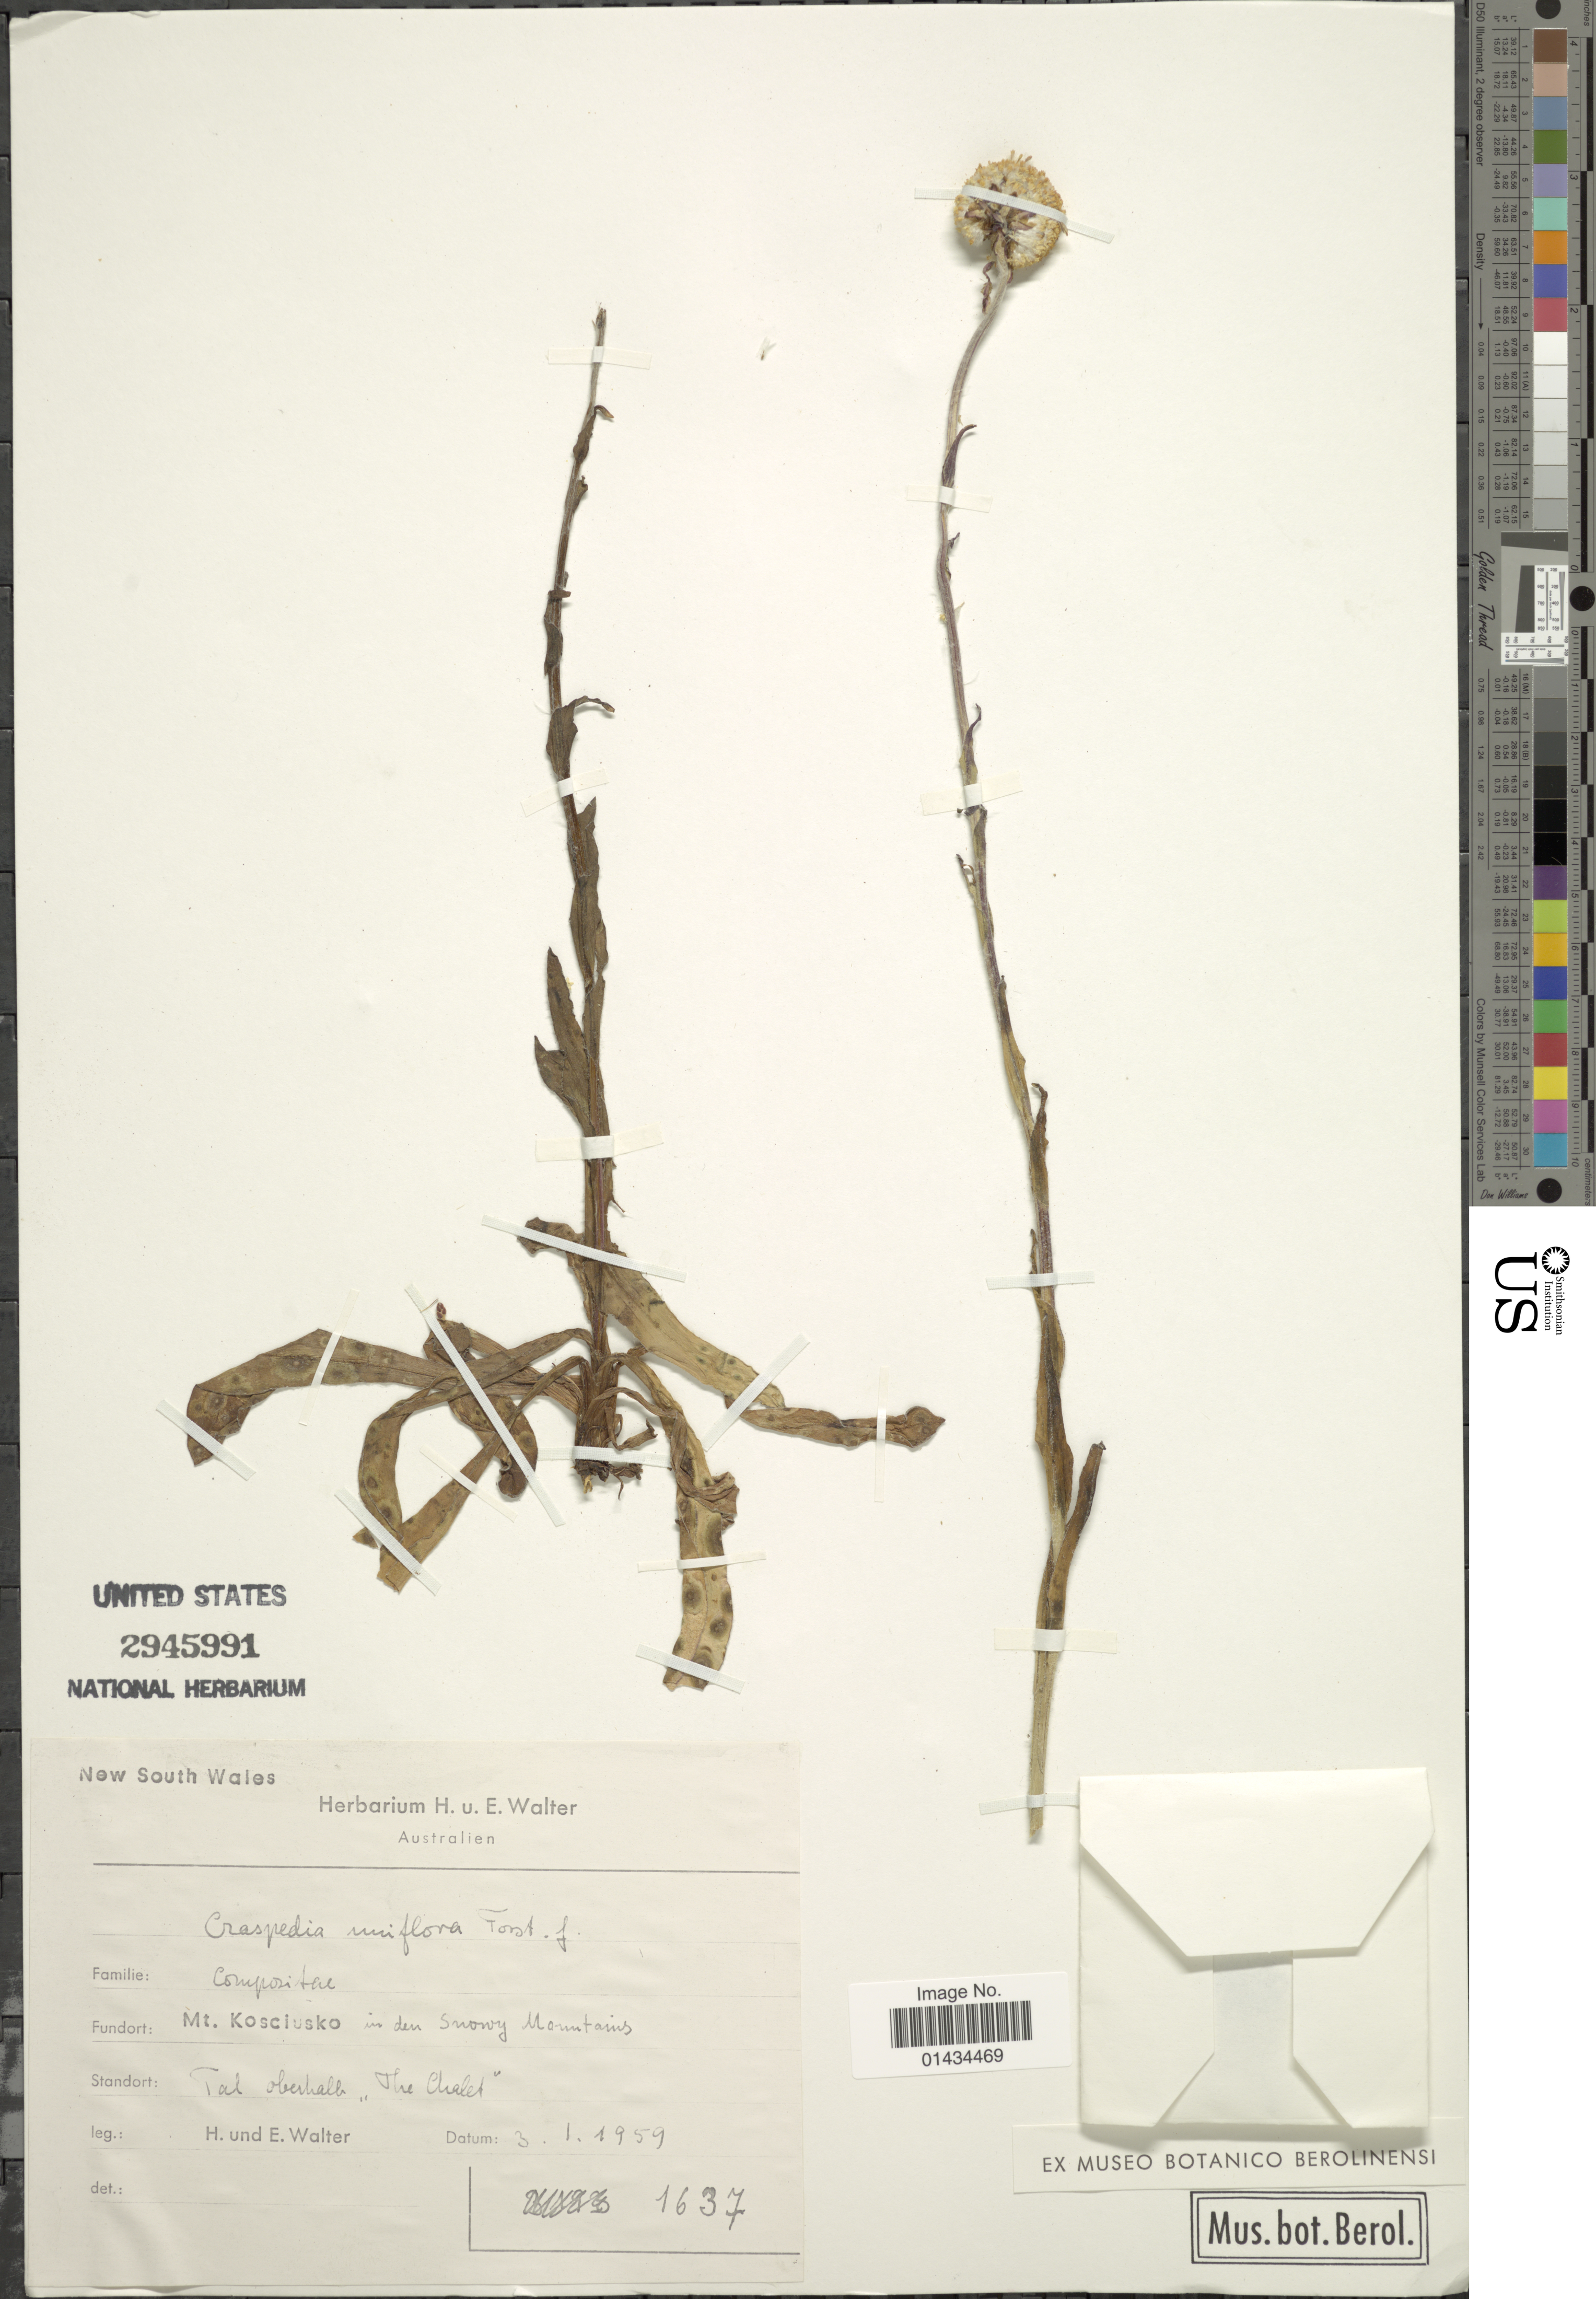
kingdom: Plantae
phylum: Tracheophyta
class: Magnoliopsida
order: Asterales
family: Asteraceae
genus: Craspedia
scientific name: Craspedia uniflora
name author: G. Forst.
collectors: H. P. H. Walter & E. Walter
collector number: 1637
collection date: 1959-01-01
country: Australia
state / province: New South Wales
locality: Mt. Koscusko, in den Snowy Mountains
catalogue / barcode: US 2945991